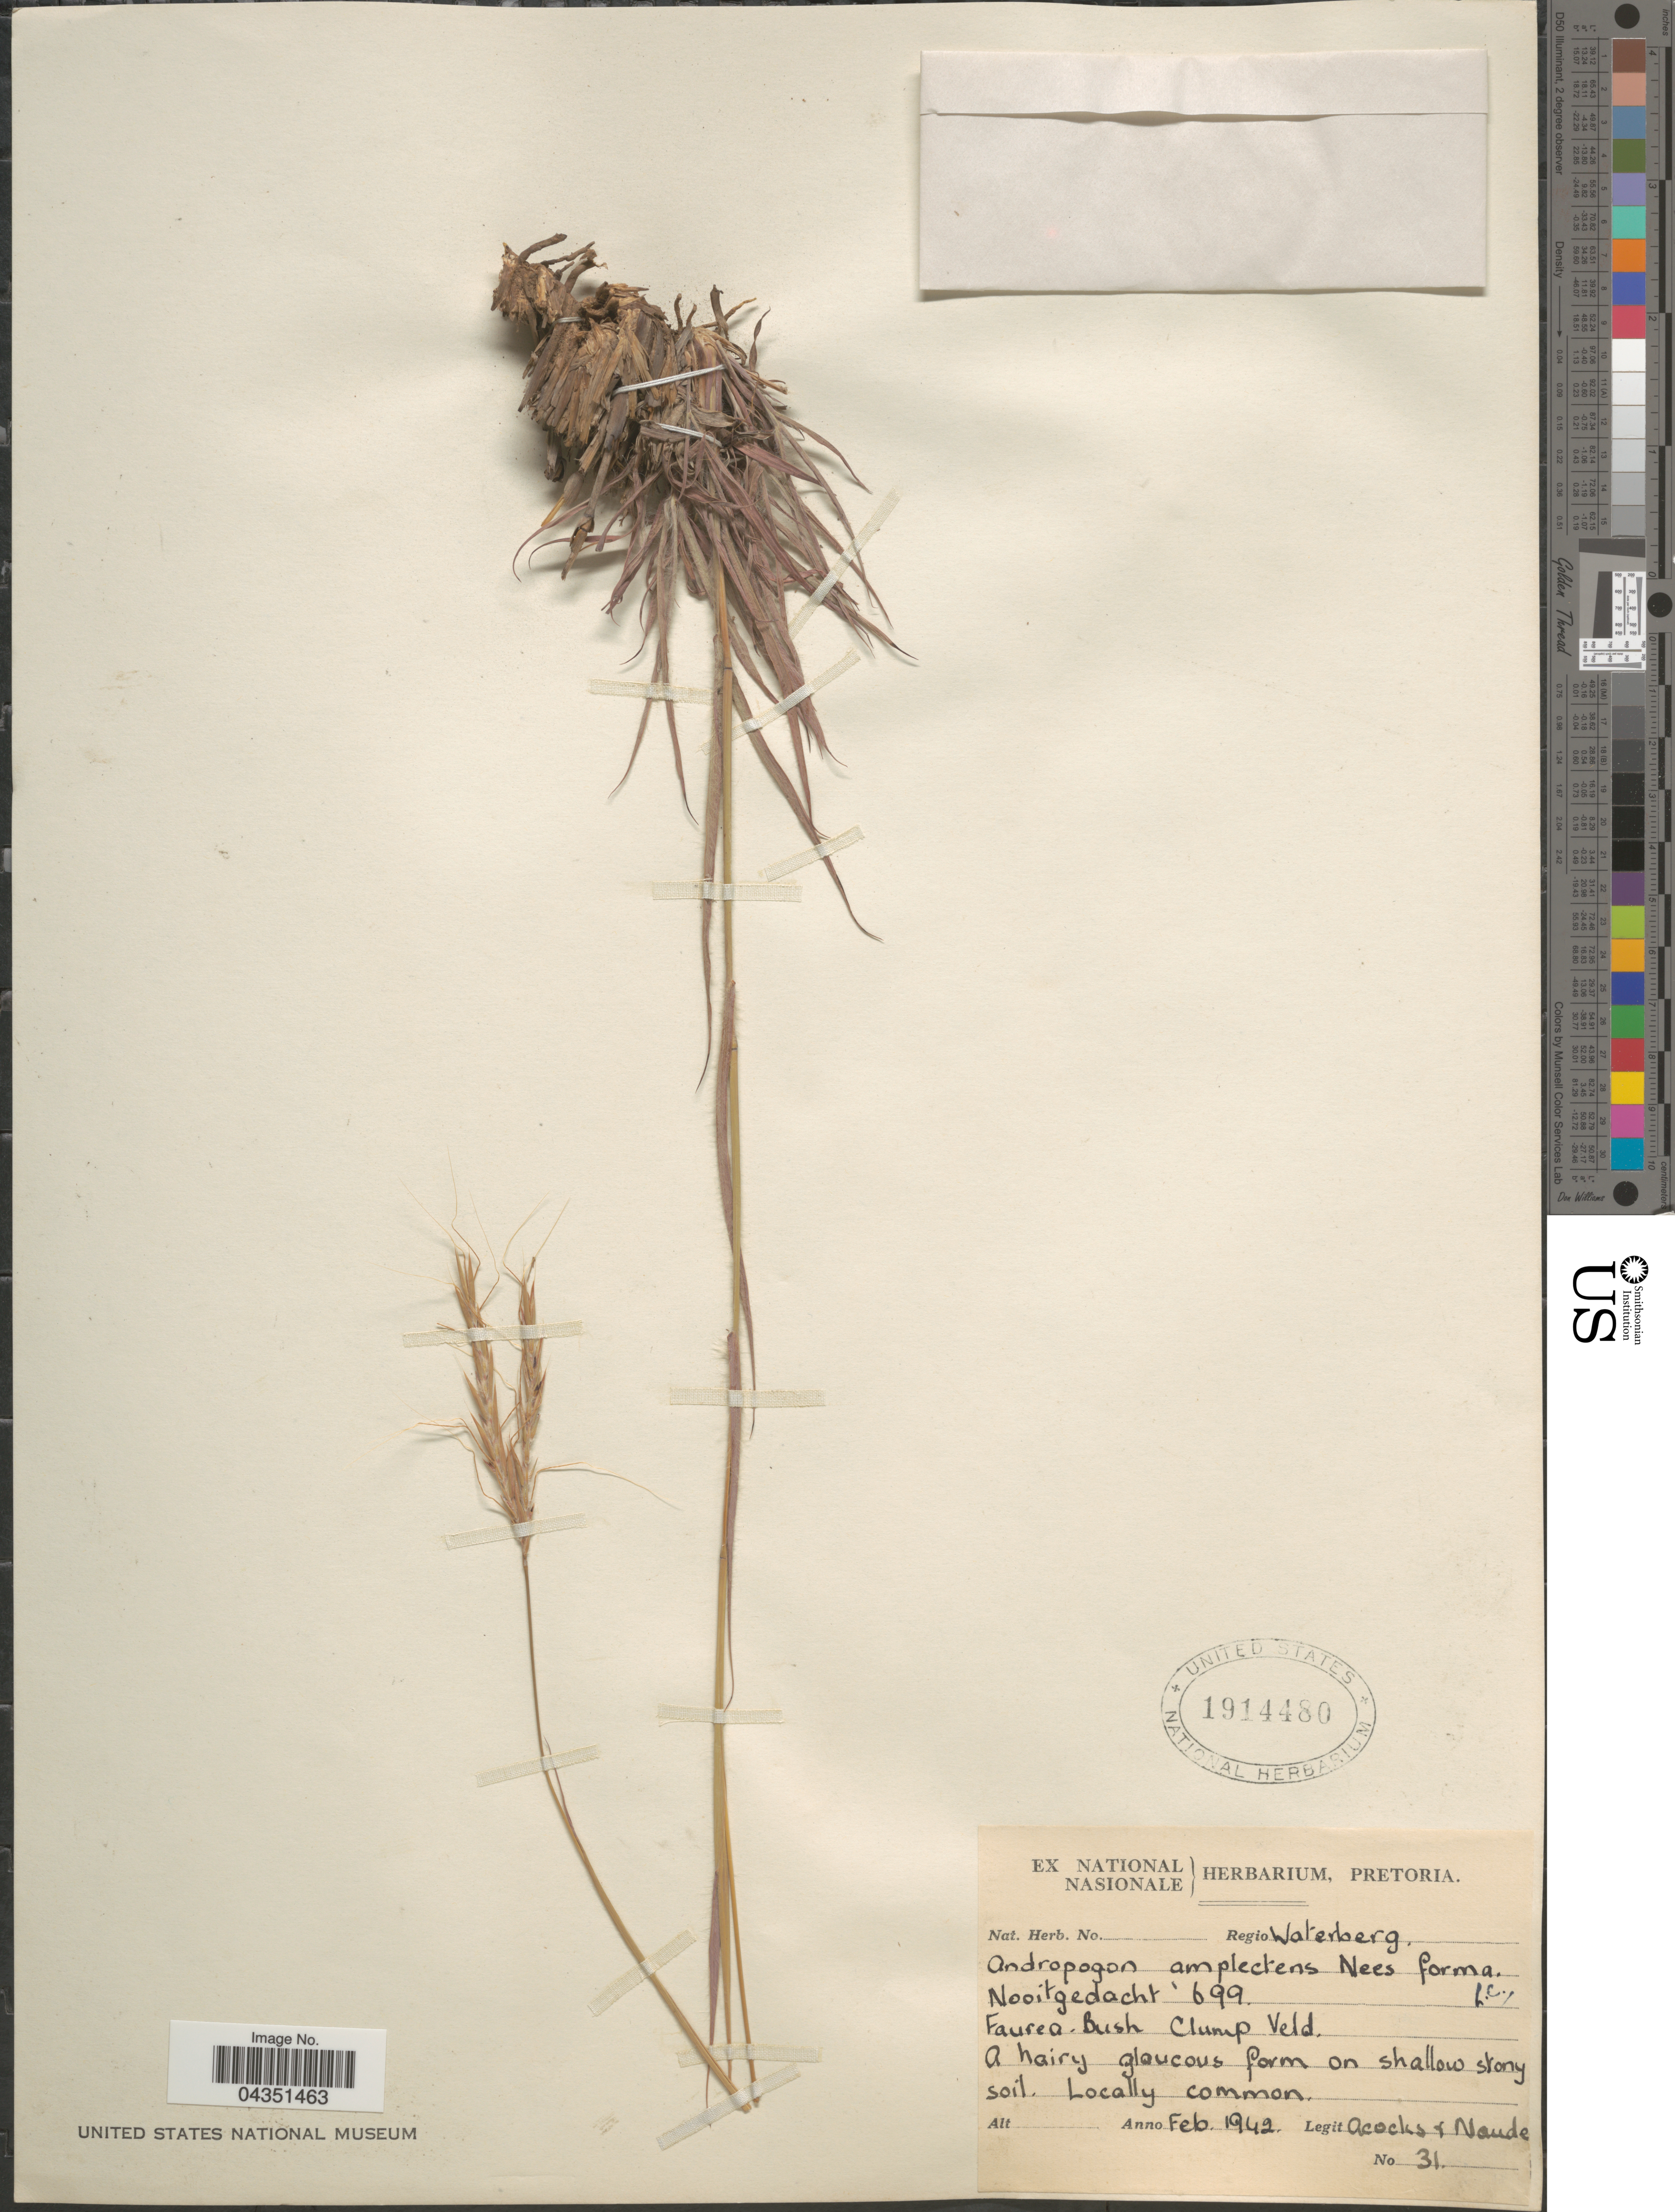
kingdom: Plantae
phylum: Tracheophyta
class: Liliopsida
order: Poales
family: Poaceae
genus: Diheteropogon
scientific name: Diheteropogon amplectens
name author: (Nees) Clayton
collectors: Acocks & Naude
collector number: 31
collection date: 1942-02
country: South Africa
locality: Regio Waterberg. Nooitgedacht' 699.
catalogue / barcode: US 1914480